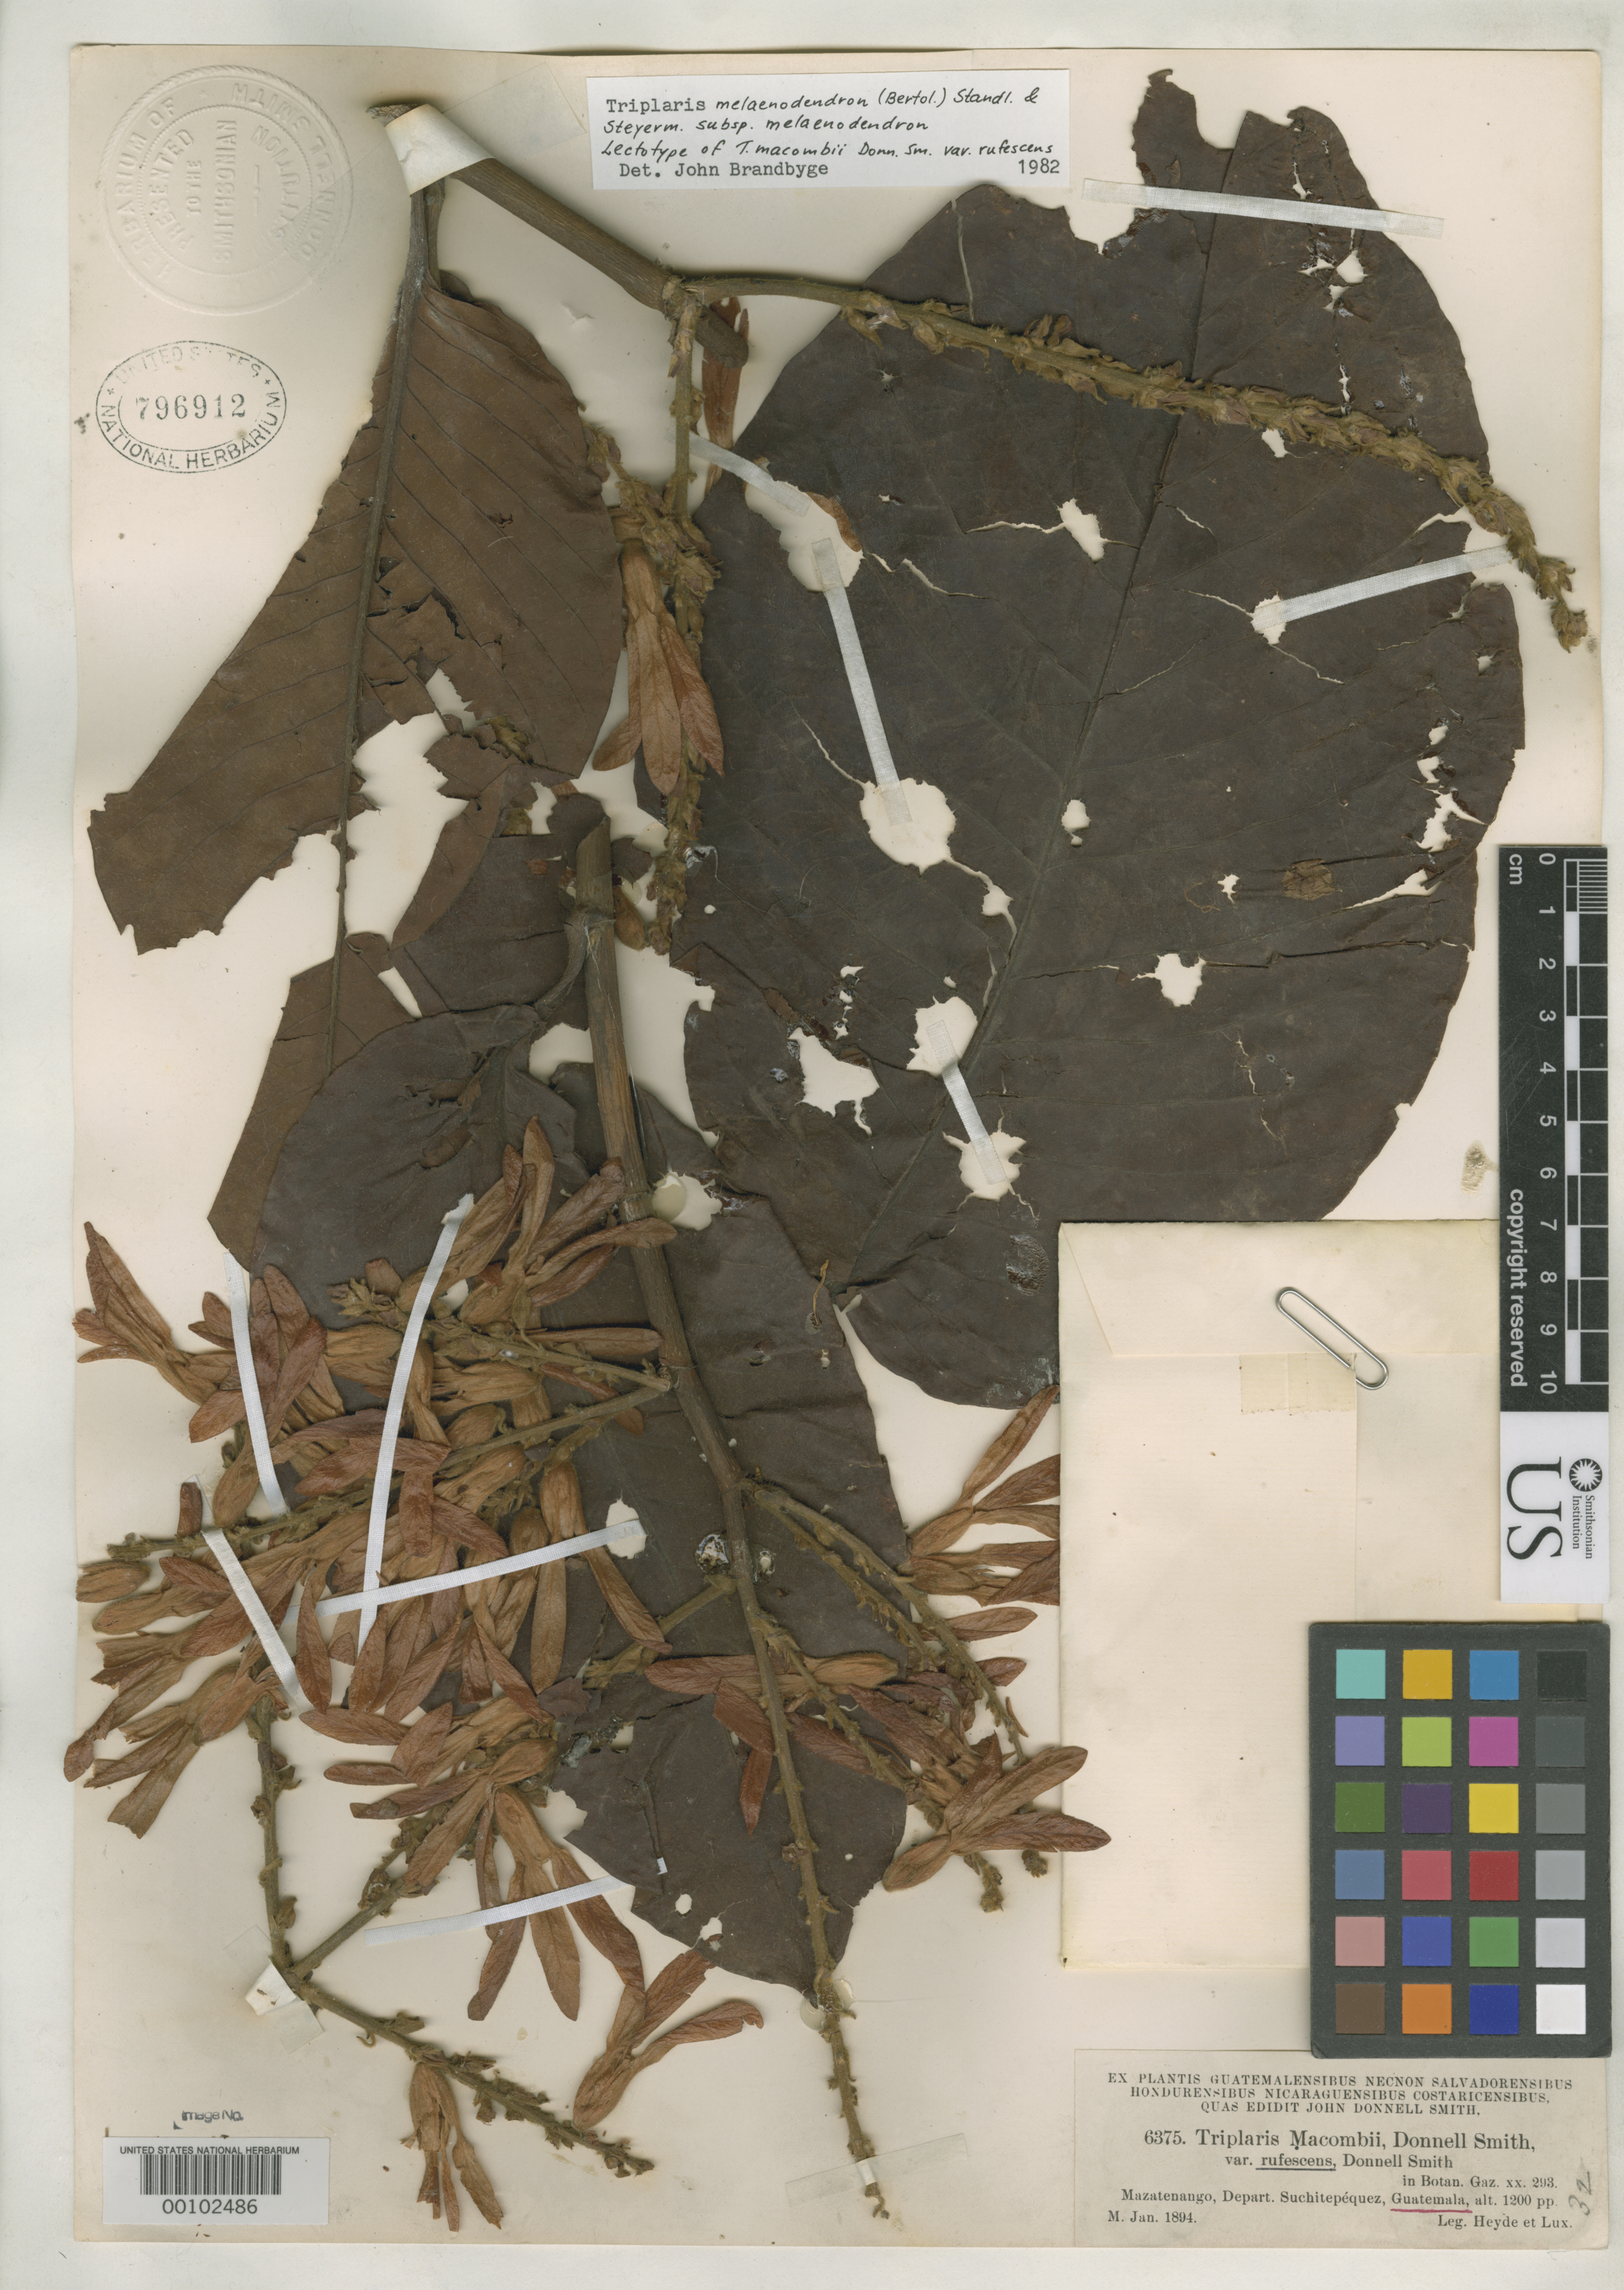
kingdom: Plantae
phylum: Tracheophyta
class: Magnoliopsida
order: Caryophyllales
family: Polygonaceae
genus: Triplaris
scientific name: Triplaris macombii var. rufescens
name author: Donn. Sm.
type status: Lectotype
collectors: E. T. Heyde & E. Lux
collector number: J.D.S. 6375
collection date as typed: Jan 1894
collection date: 1894-01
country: Guatemala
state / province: Suchitepéquez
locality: Mazatenango.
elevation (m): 366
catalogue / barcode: US 796912